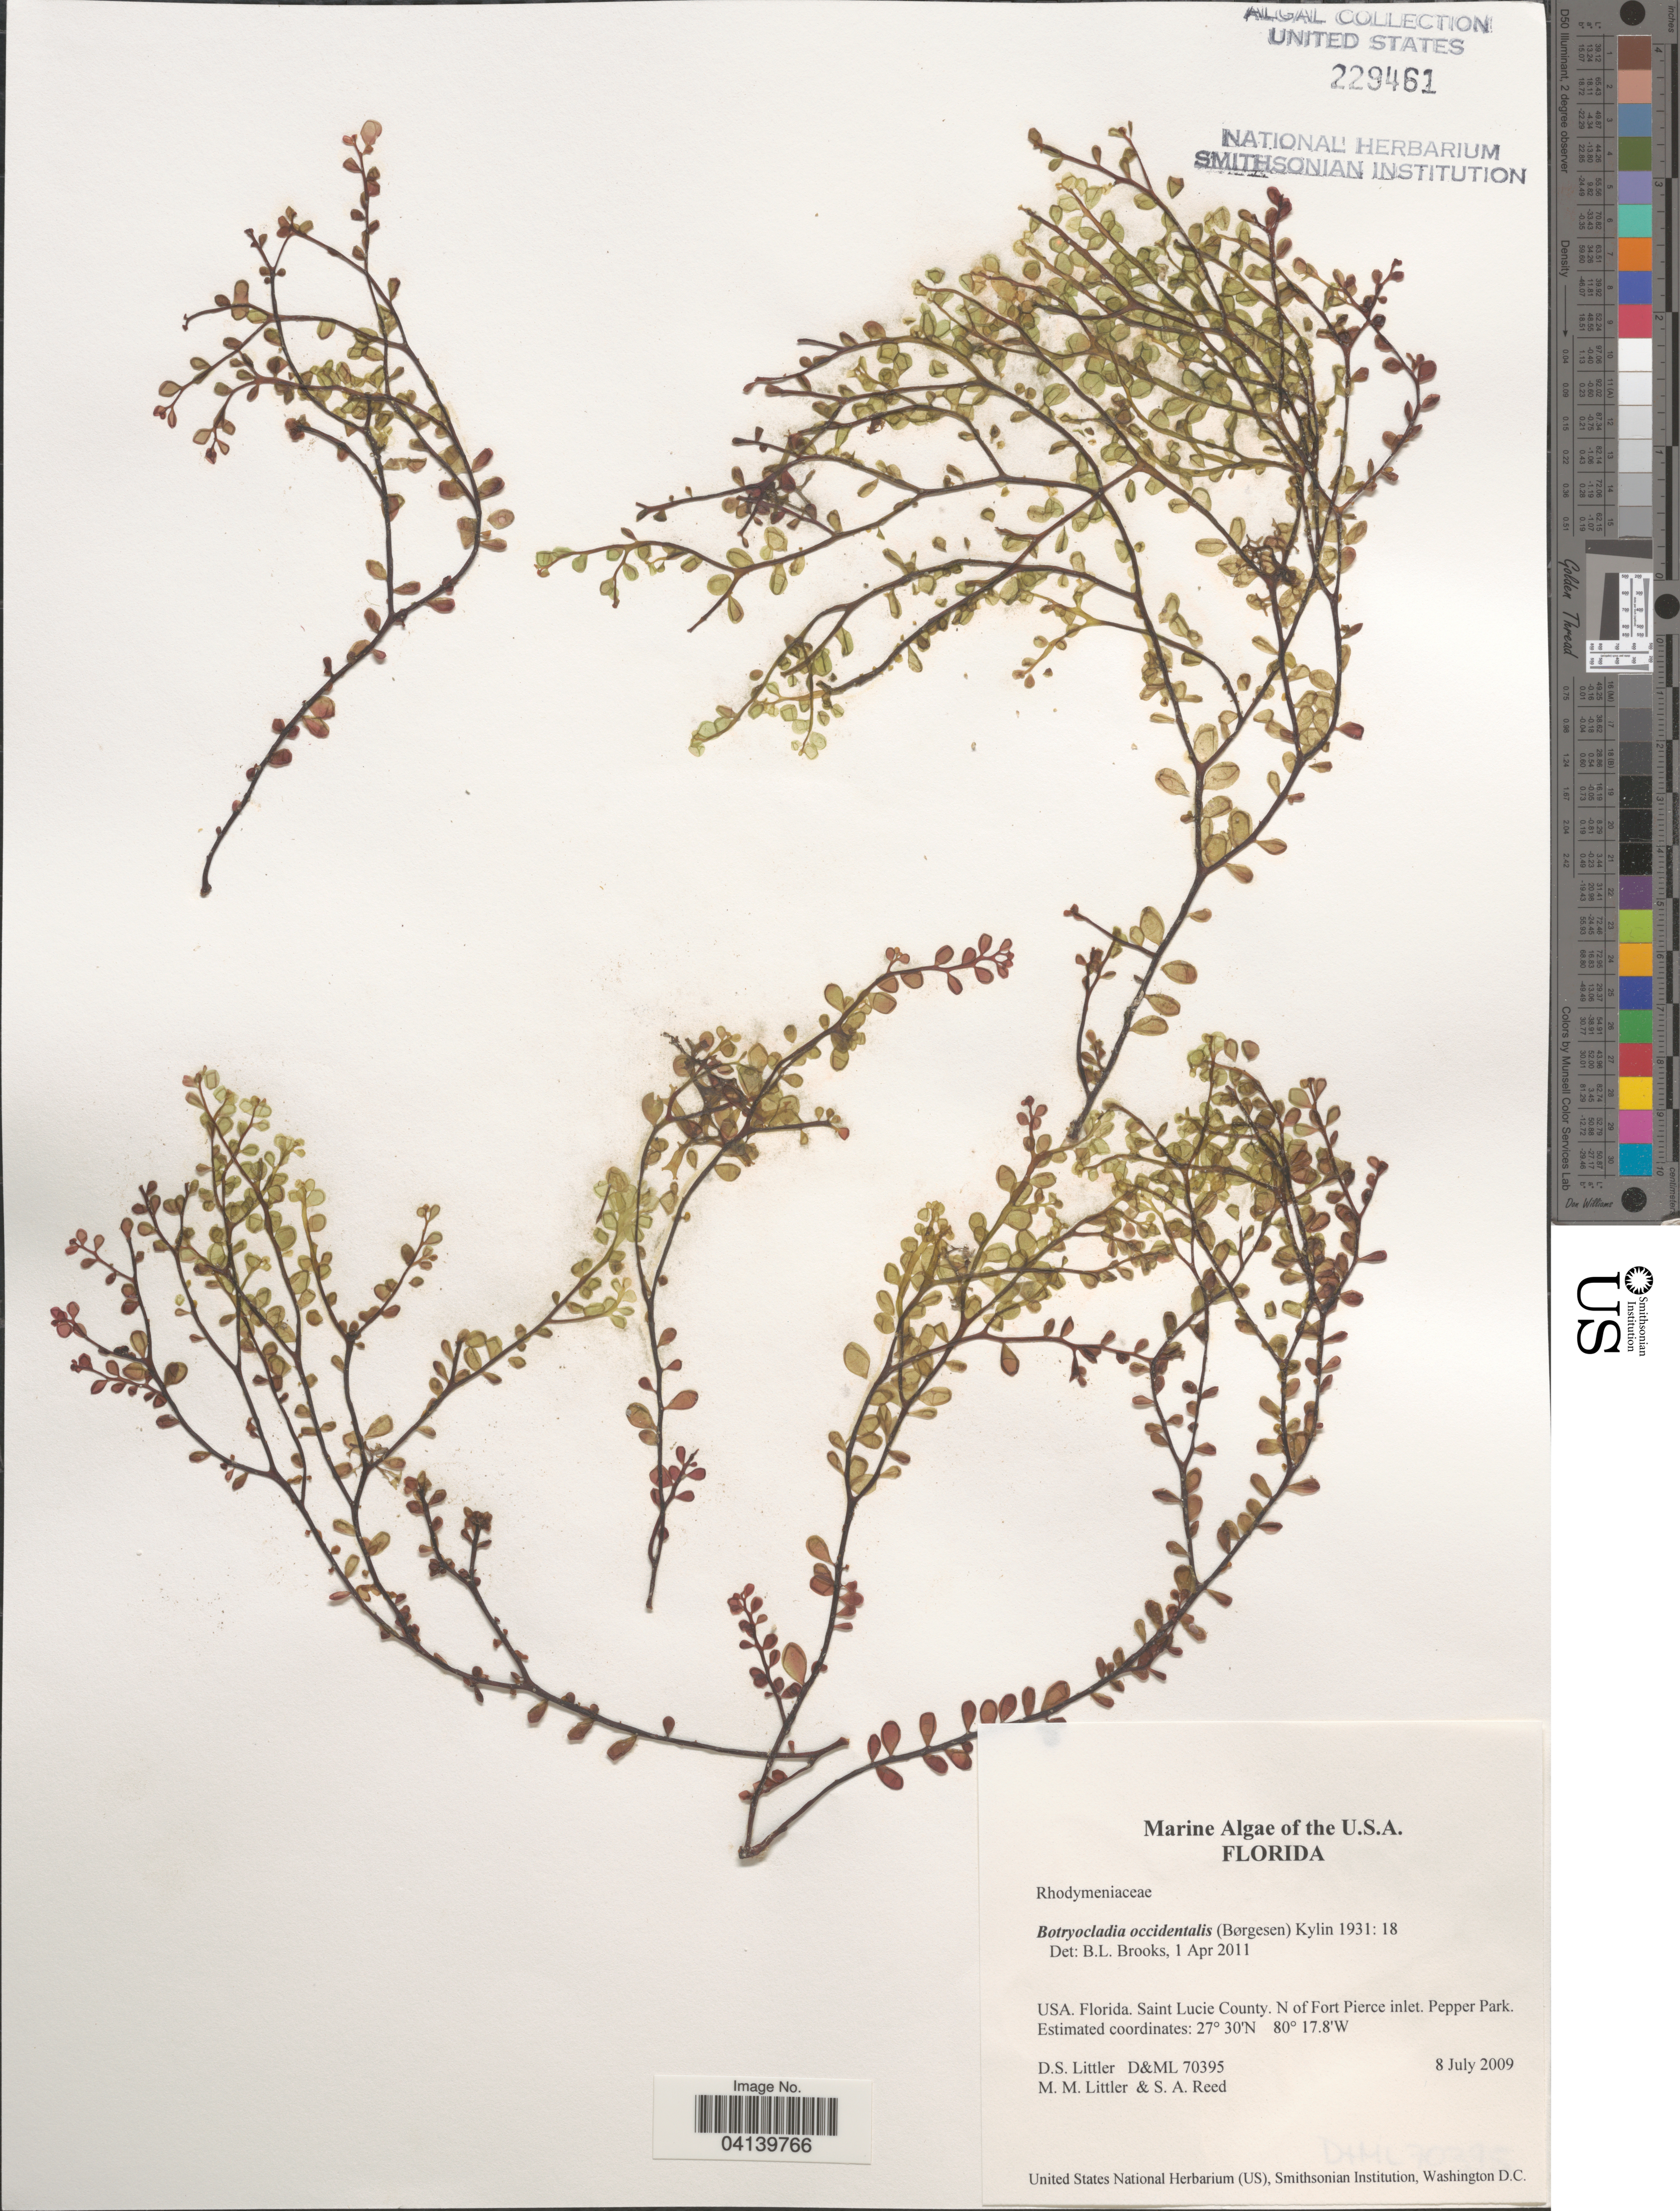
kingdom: Plantae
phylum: Rhodophyta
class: Florideophyceae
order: Rhodymeniales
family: Rhodymeniaceae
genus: Botryocladia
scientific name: Botryocladia occidentalis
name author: (Børgesen) Kylin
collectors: D. S. Littler & S. Reed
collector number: D&ML 70395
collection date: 2009-07-08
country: United States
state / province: Florida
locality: Saint Lucie County. N of Fort Pierce inlet. Pepper Park.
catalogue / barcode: US 229461